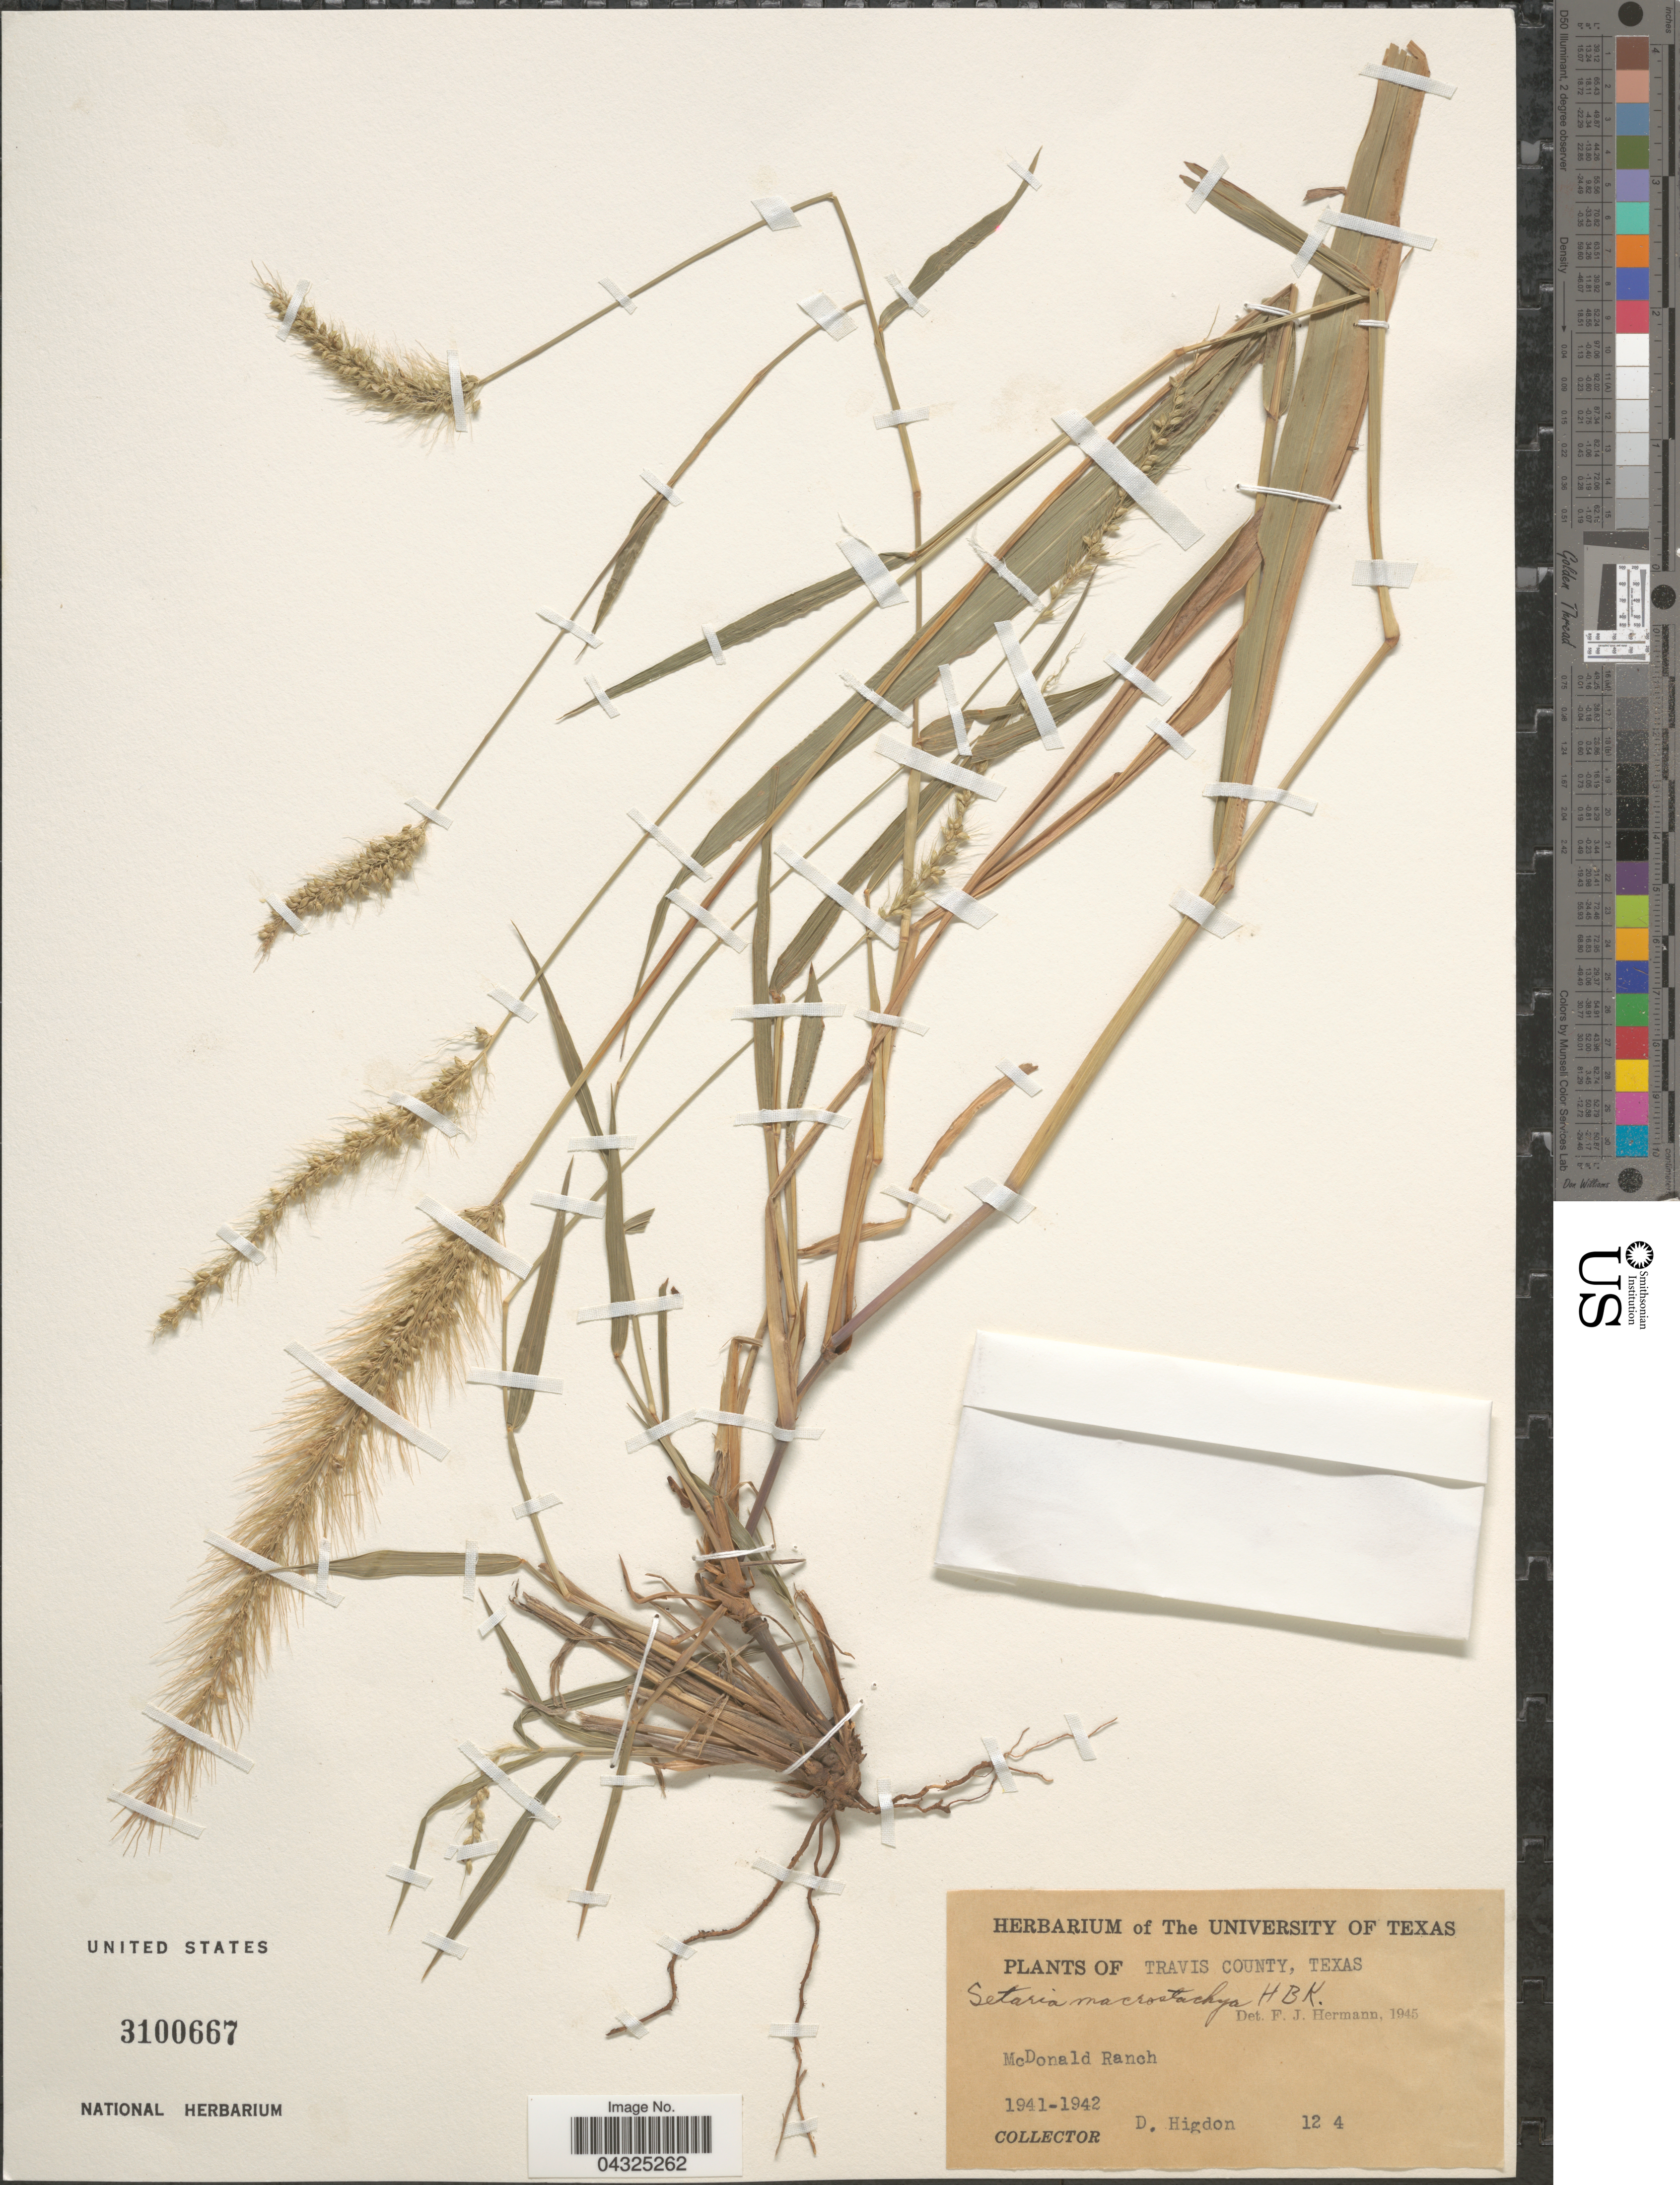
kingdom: Plantae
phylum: Tracheophyta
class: Liliopsida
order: Poales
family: Poaceae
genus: Setaria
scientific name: Setaria macrostachya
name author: Kunth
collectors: D. Higdon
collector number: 124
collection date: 1941/1942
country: United States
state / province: Texas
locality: Travis County. McDonald Ranch.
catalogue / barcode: US 3100667